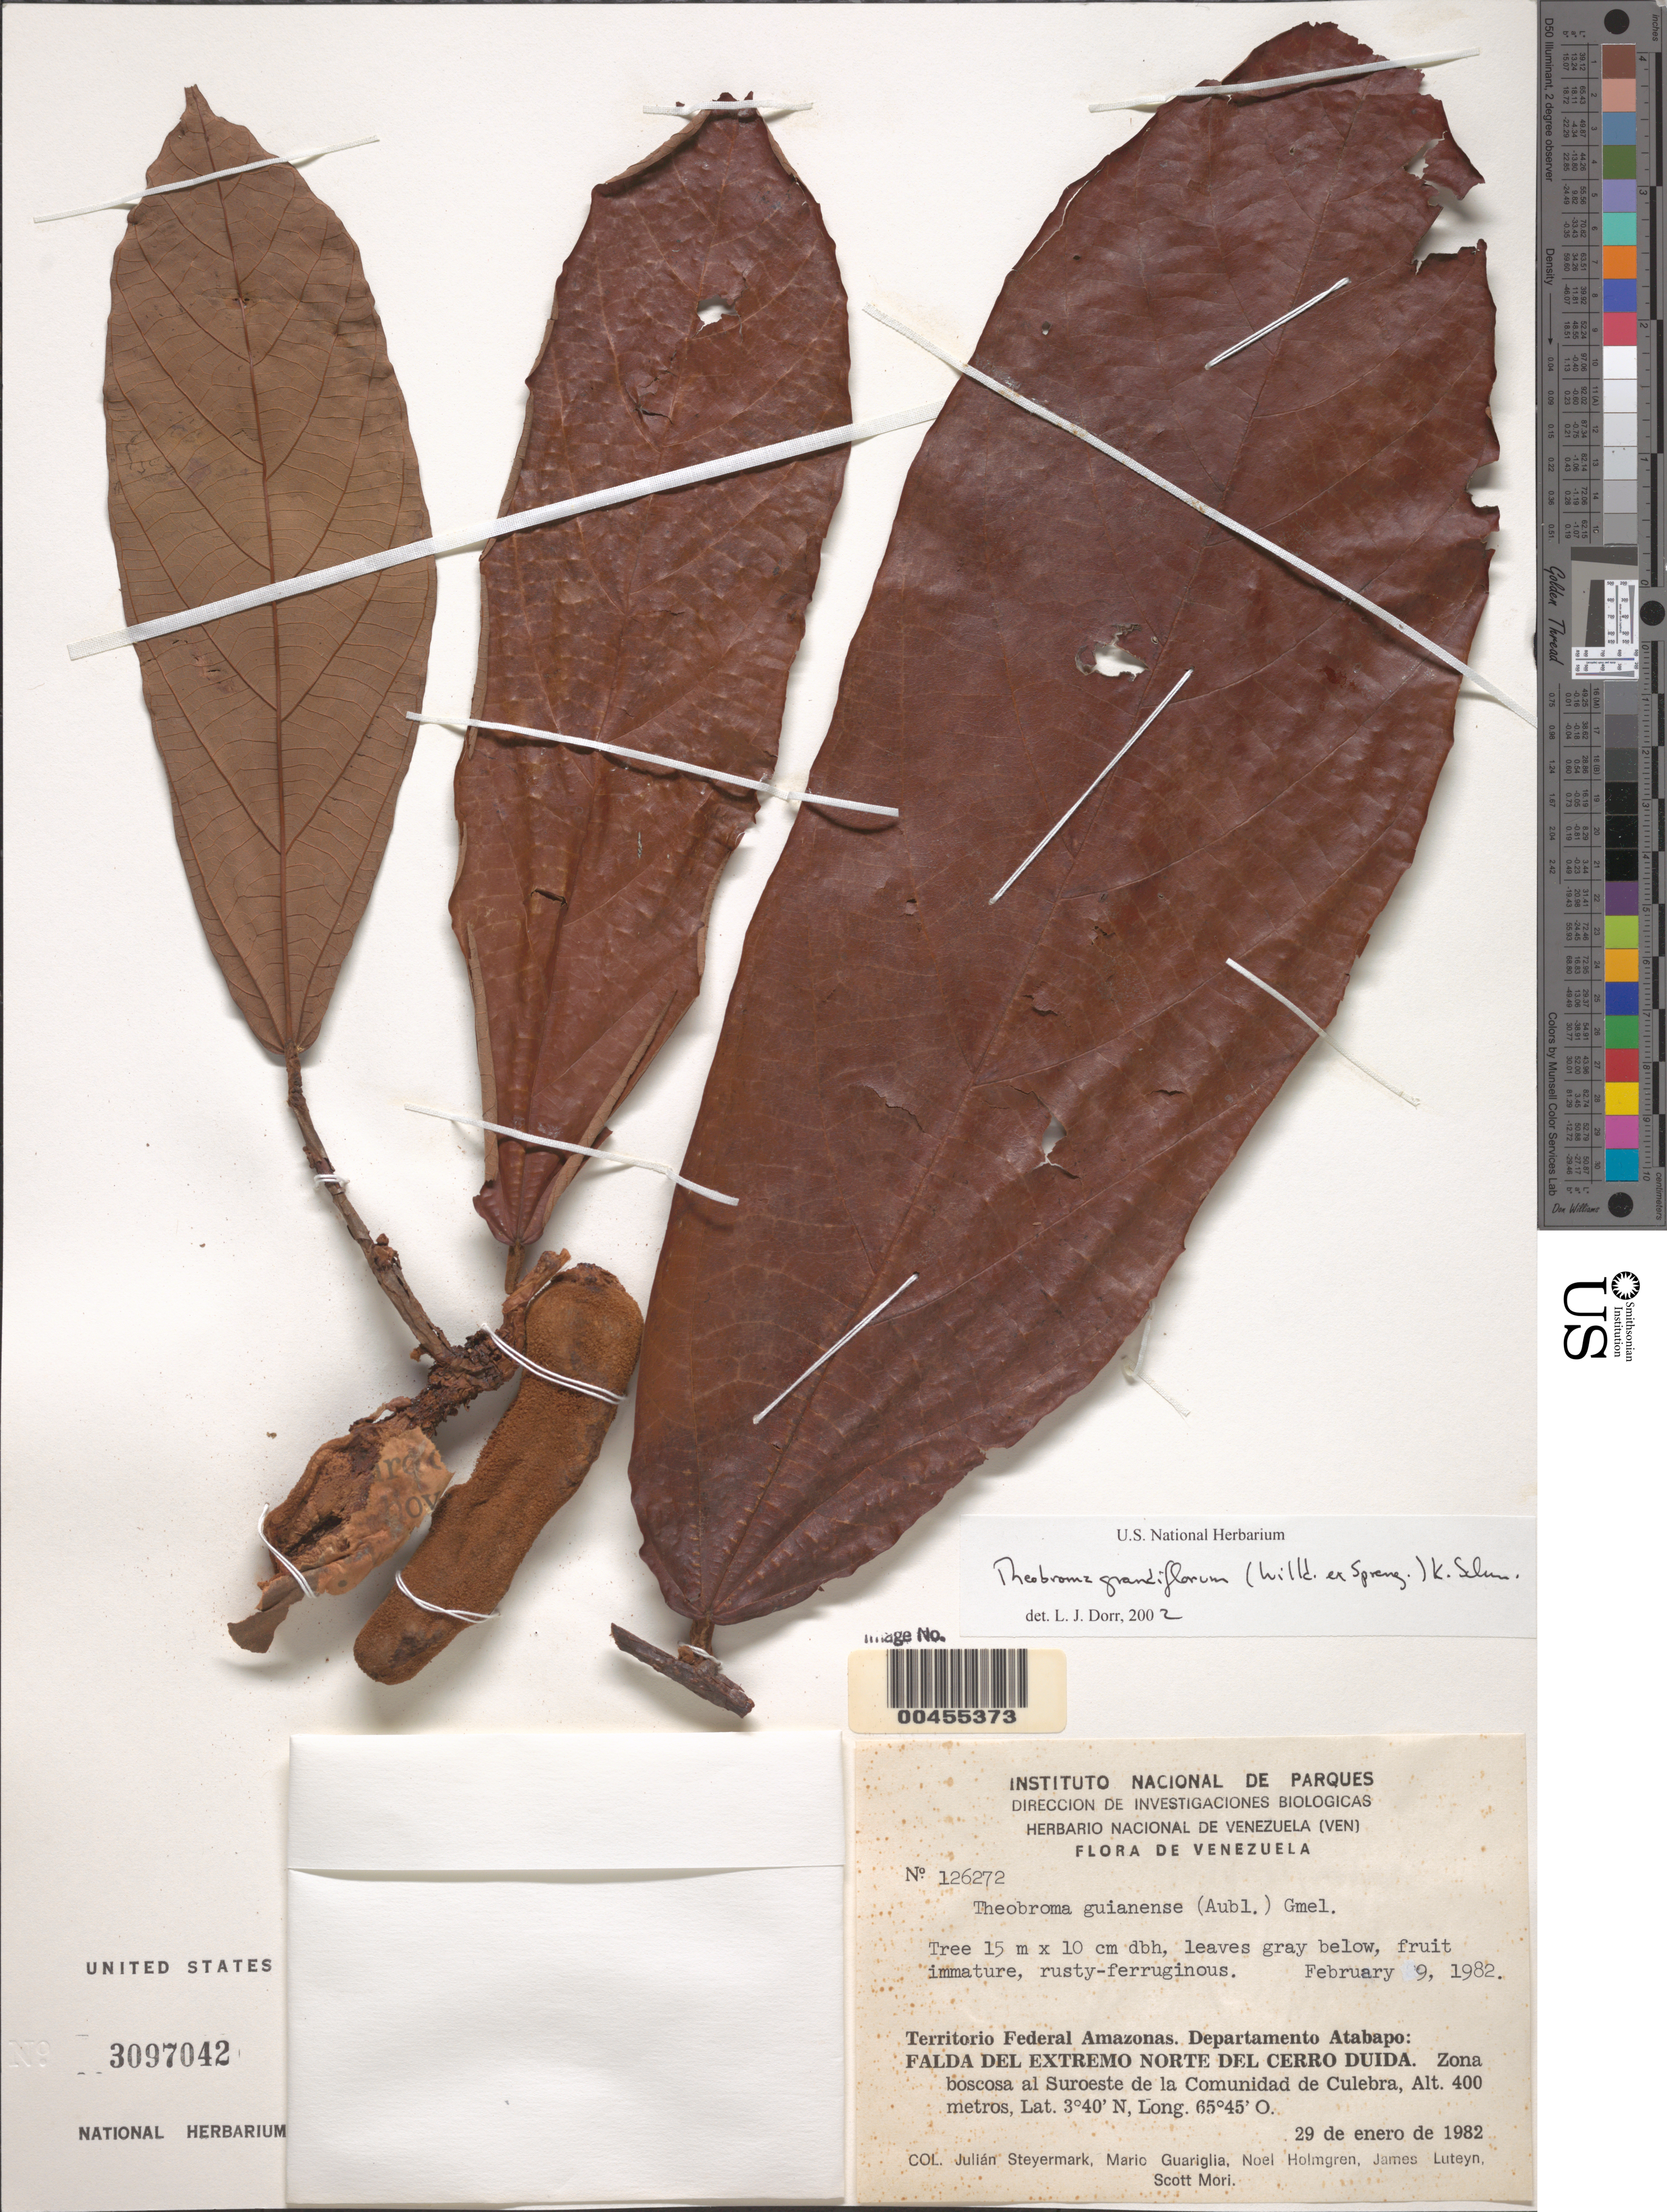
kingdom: Plantae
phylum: Tracheophyta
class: Magnoliopsida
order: Malvales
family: Malvaceae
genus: Theobroma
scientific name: Theobroma grandiflorum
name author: (Willd. ex Spreng.) K. Schum.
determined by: Dorr, L. J., (BOT), Smithsonian Institution - National Museum of Natural History (UNITED STATES)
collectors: J. Steyermark, M. Guariglia, N. H. Holmgren, J. L. Luteyn & S. Mori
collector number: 126272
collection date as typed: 09 Feb 1982 or 29 Jan 1982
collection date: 1982-01-29 or 1982-02-09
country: Venezuela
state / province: Amazonas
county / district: Atabapo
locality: Falda del extremo norte del Cerro Duida. Zona boscosa al Suroeste dela Comunidad de Culebra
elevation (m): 400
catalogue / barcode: US 3097042